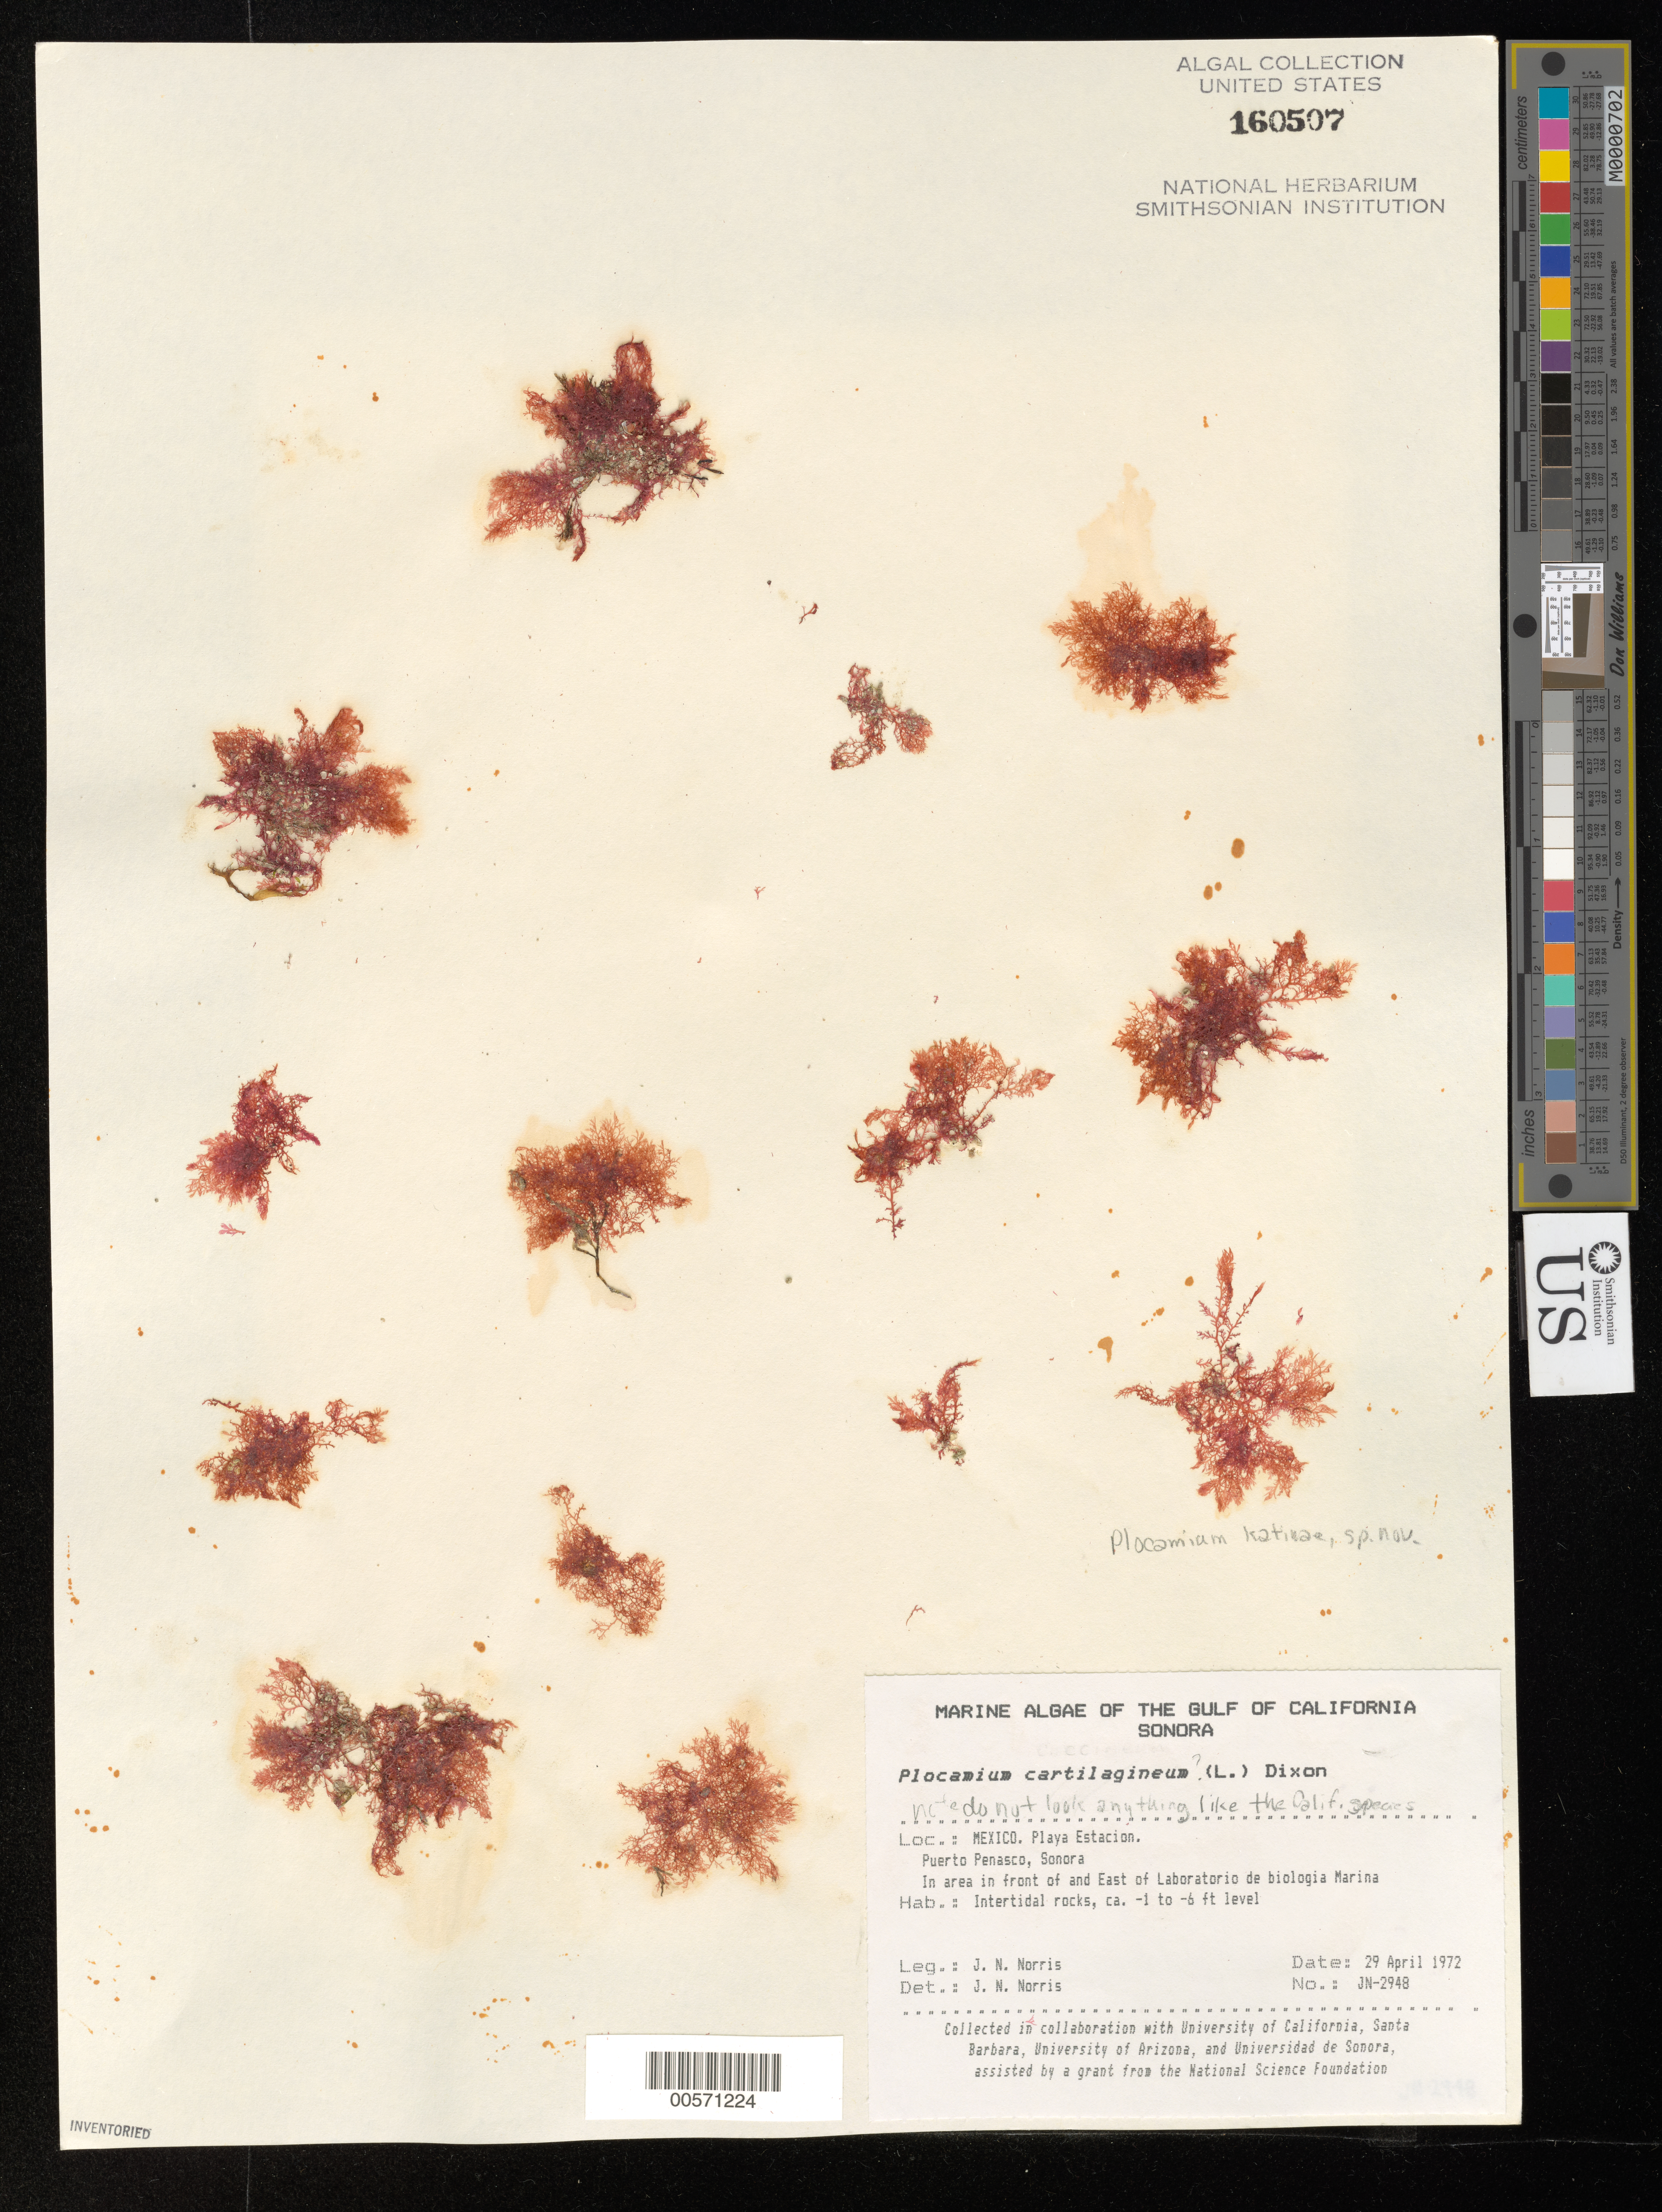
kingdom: Plantae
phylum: Rhodophyta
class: Florideophyceae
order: Plocamiales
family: Plocamiaceae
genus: Plocamium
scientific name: Plocamium katinae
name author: J.N. Norris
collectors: J. N. Norris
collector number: JN-2948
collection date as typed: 29 Apr 1972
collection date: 1972-04-29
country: Mexico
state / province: Sonora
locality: Playa Estacion, Puerto Penasco, marine station shore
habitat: Intertidal rocks, ca. -1 to -6 ft level.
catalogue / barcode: US 160507